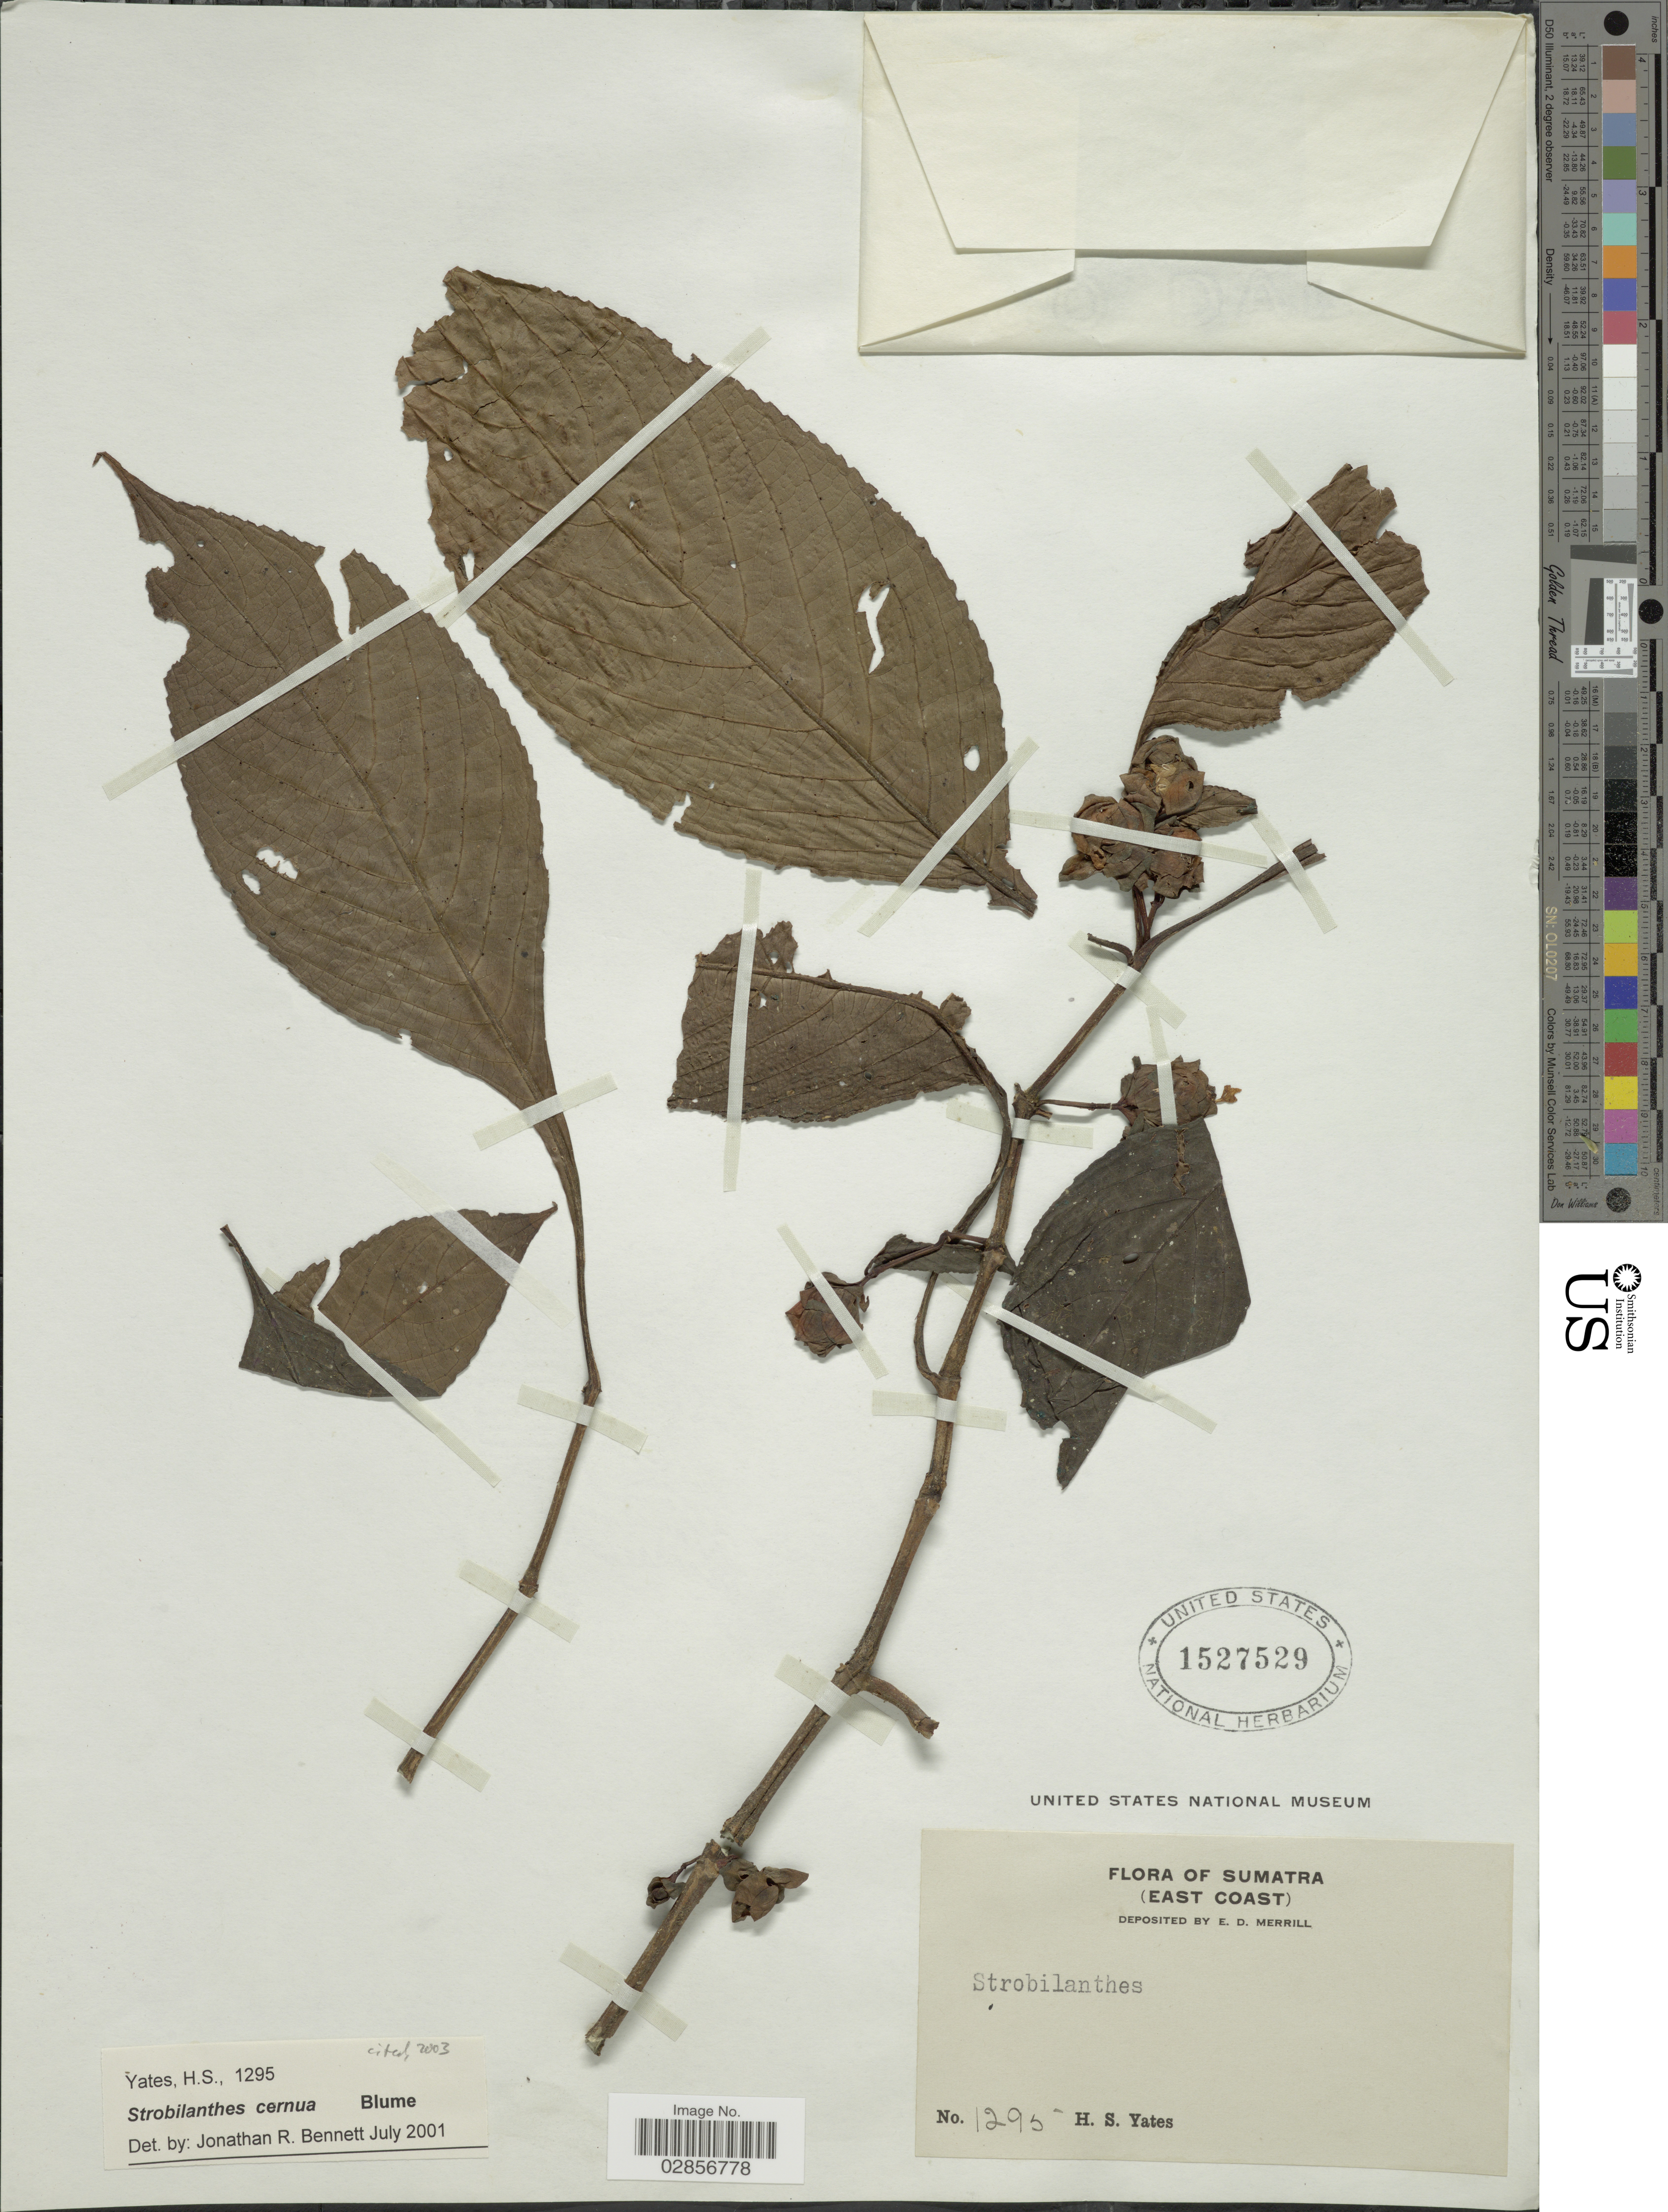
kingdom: Plantae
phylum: Tracheophyta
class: Magnoliopsida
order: Lamiales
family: Acanthaceae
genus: Strobilanthes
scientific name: Strobilanthes cernua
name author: Blume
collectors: H. S. Yates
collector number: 1295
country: Indonesia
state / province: Sumatra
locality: (East Coast).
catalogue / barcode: US 1527529